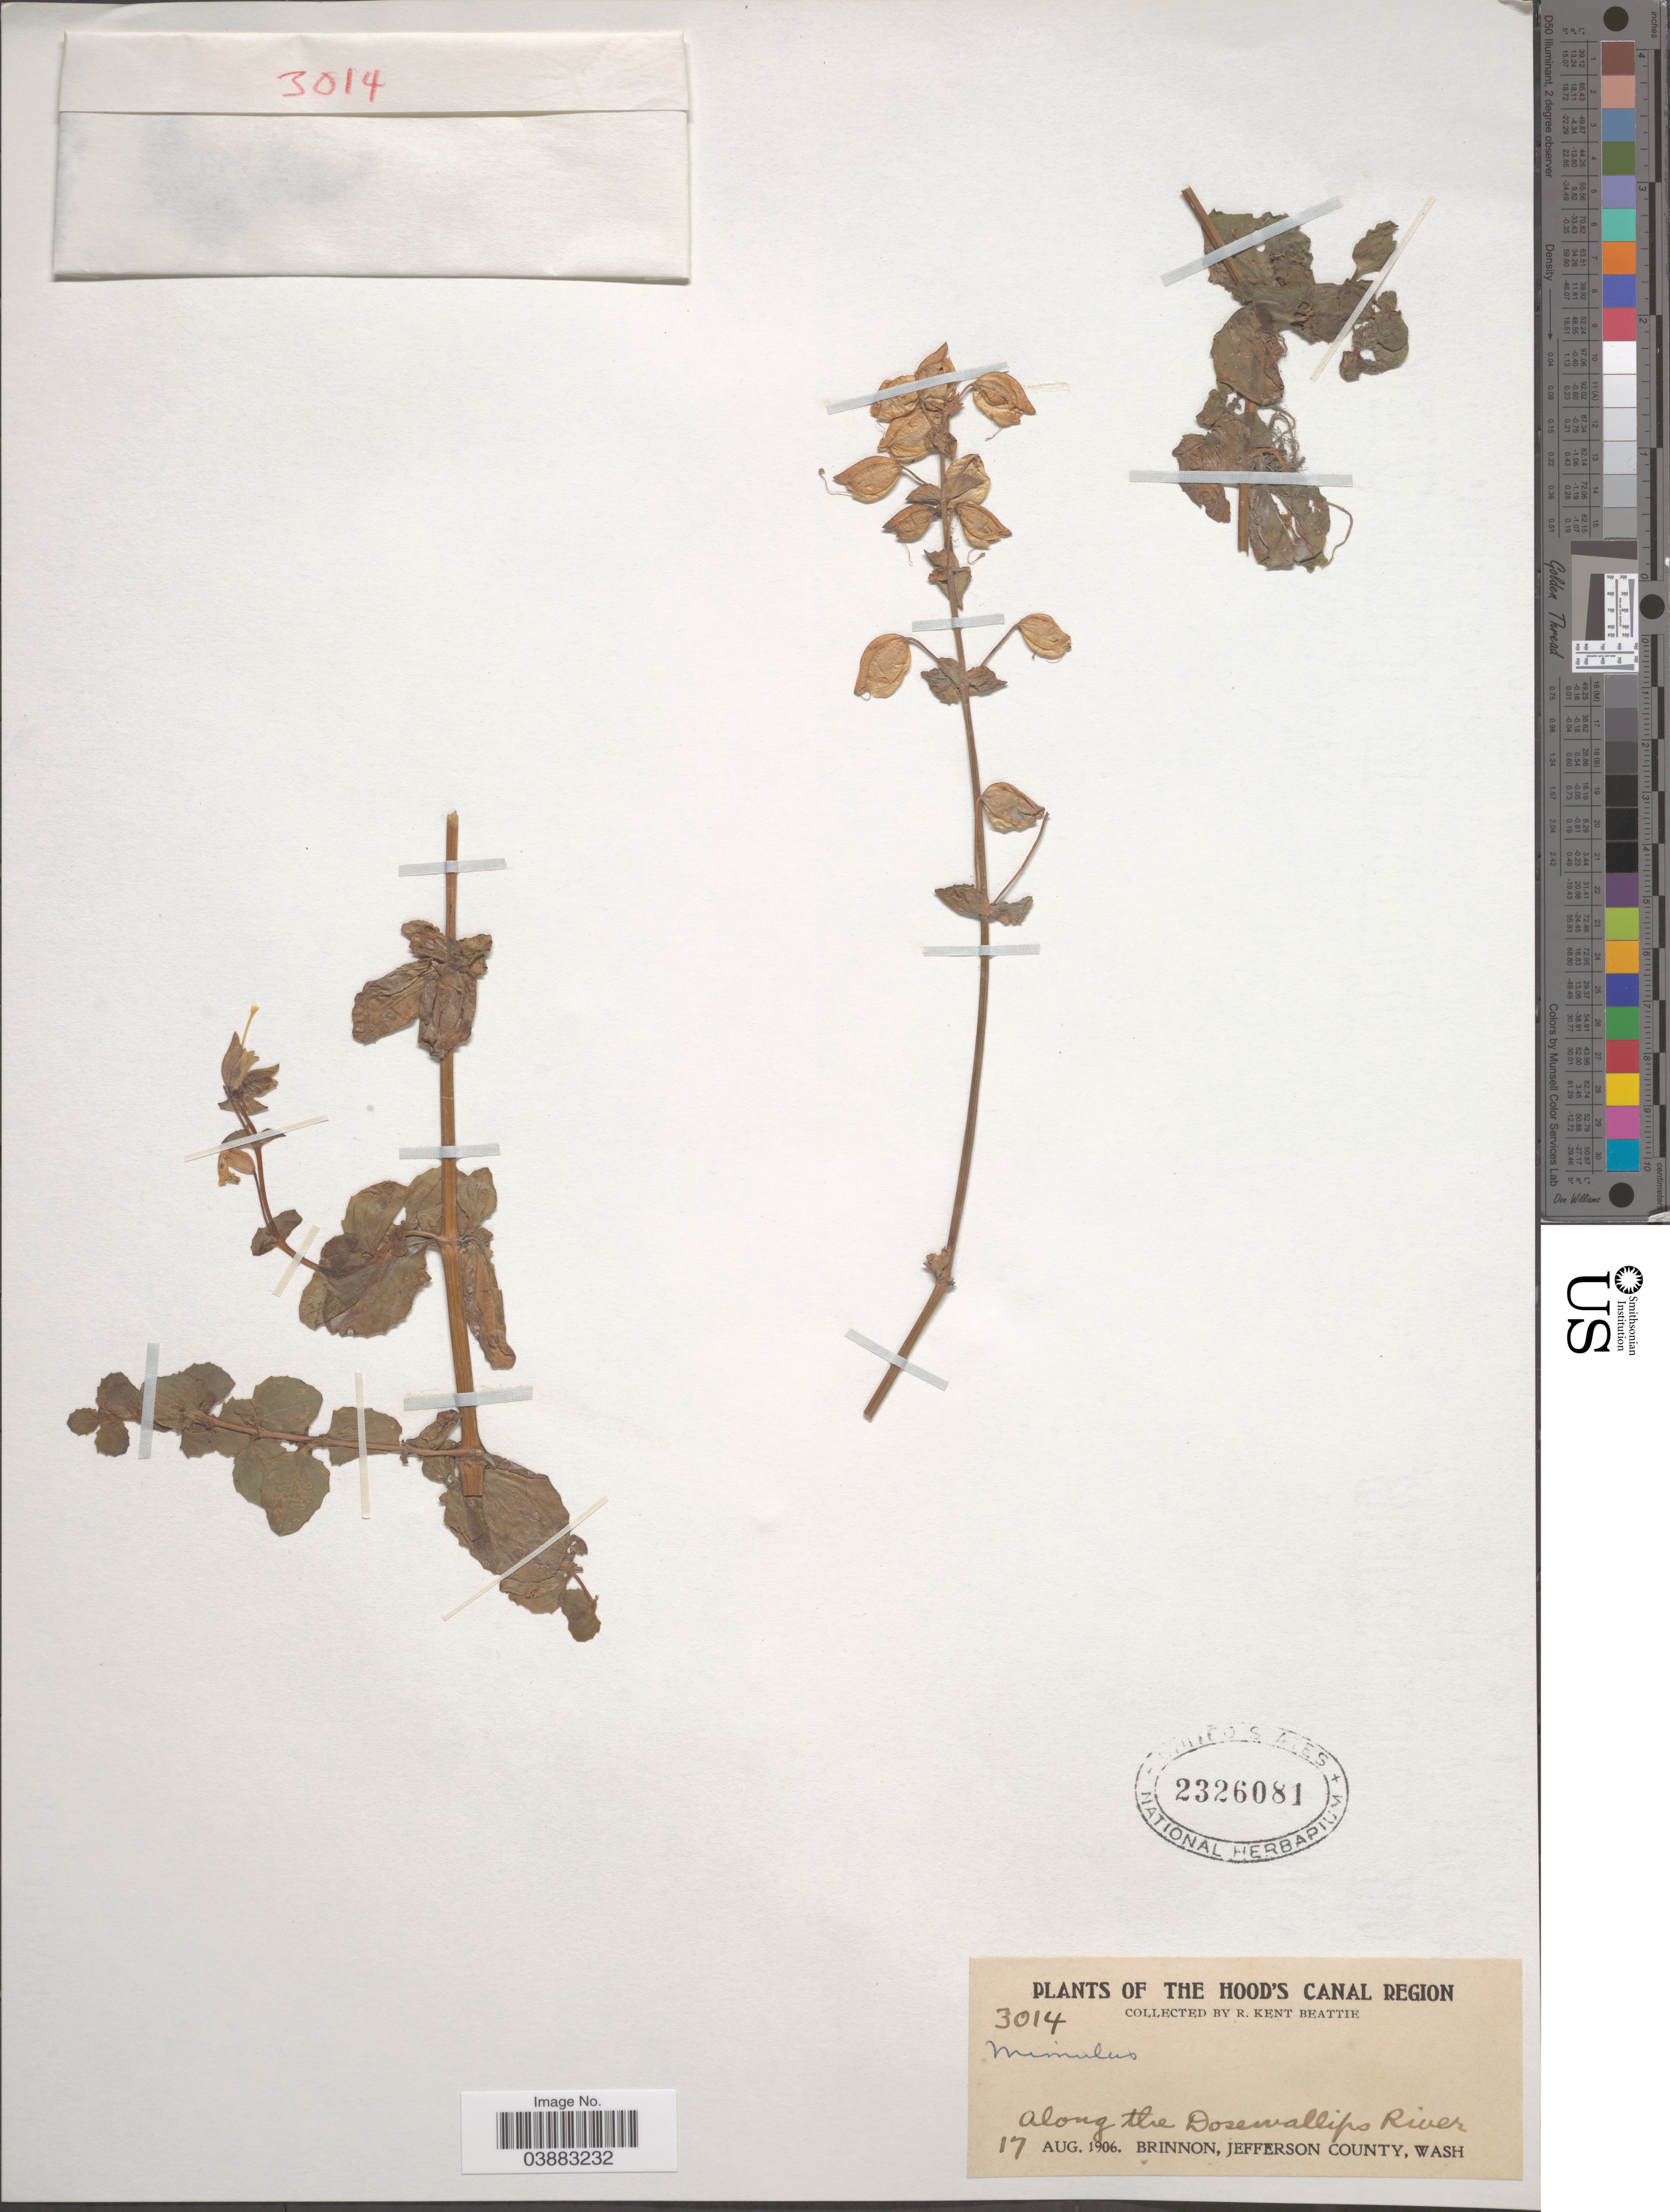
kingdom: Plantae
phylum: Tracheophyta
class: Magnoliopsida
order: Lamiales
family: Phrymaceae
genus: Mimulus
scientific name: Mimulus sp.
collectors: R. K. Beattie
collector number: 3014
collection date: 1906-08-17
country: United States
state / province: Washington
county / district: Jefferson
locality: The Hood's Canal Region. Along the Dosewallips River. Brinnon, Jefferson County.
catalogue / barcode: US 2326081